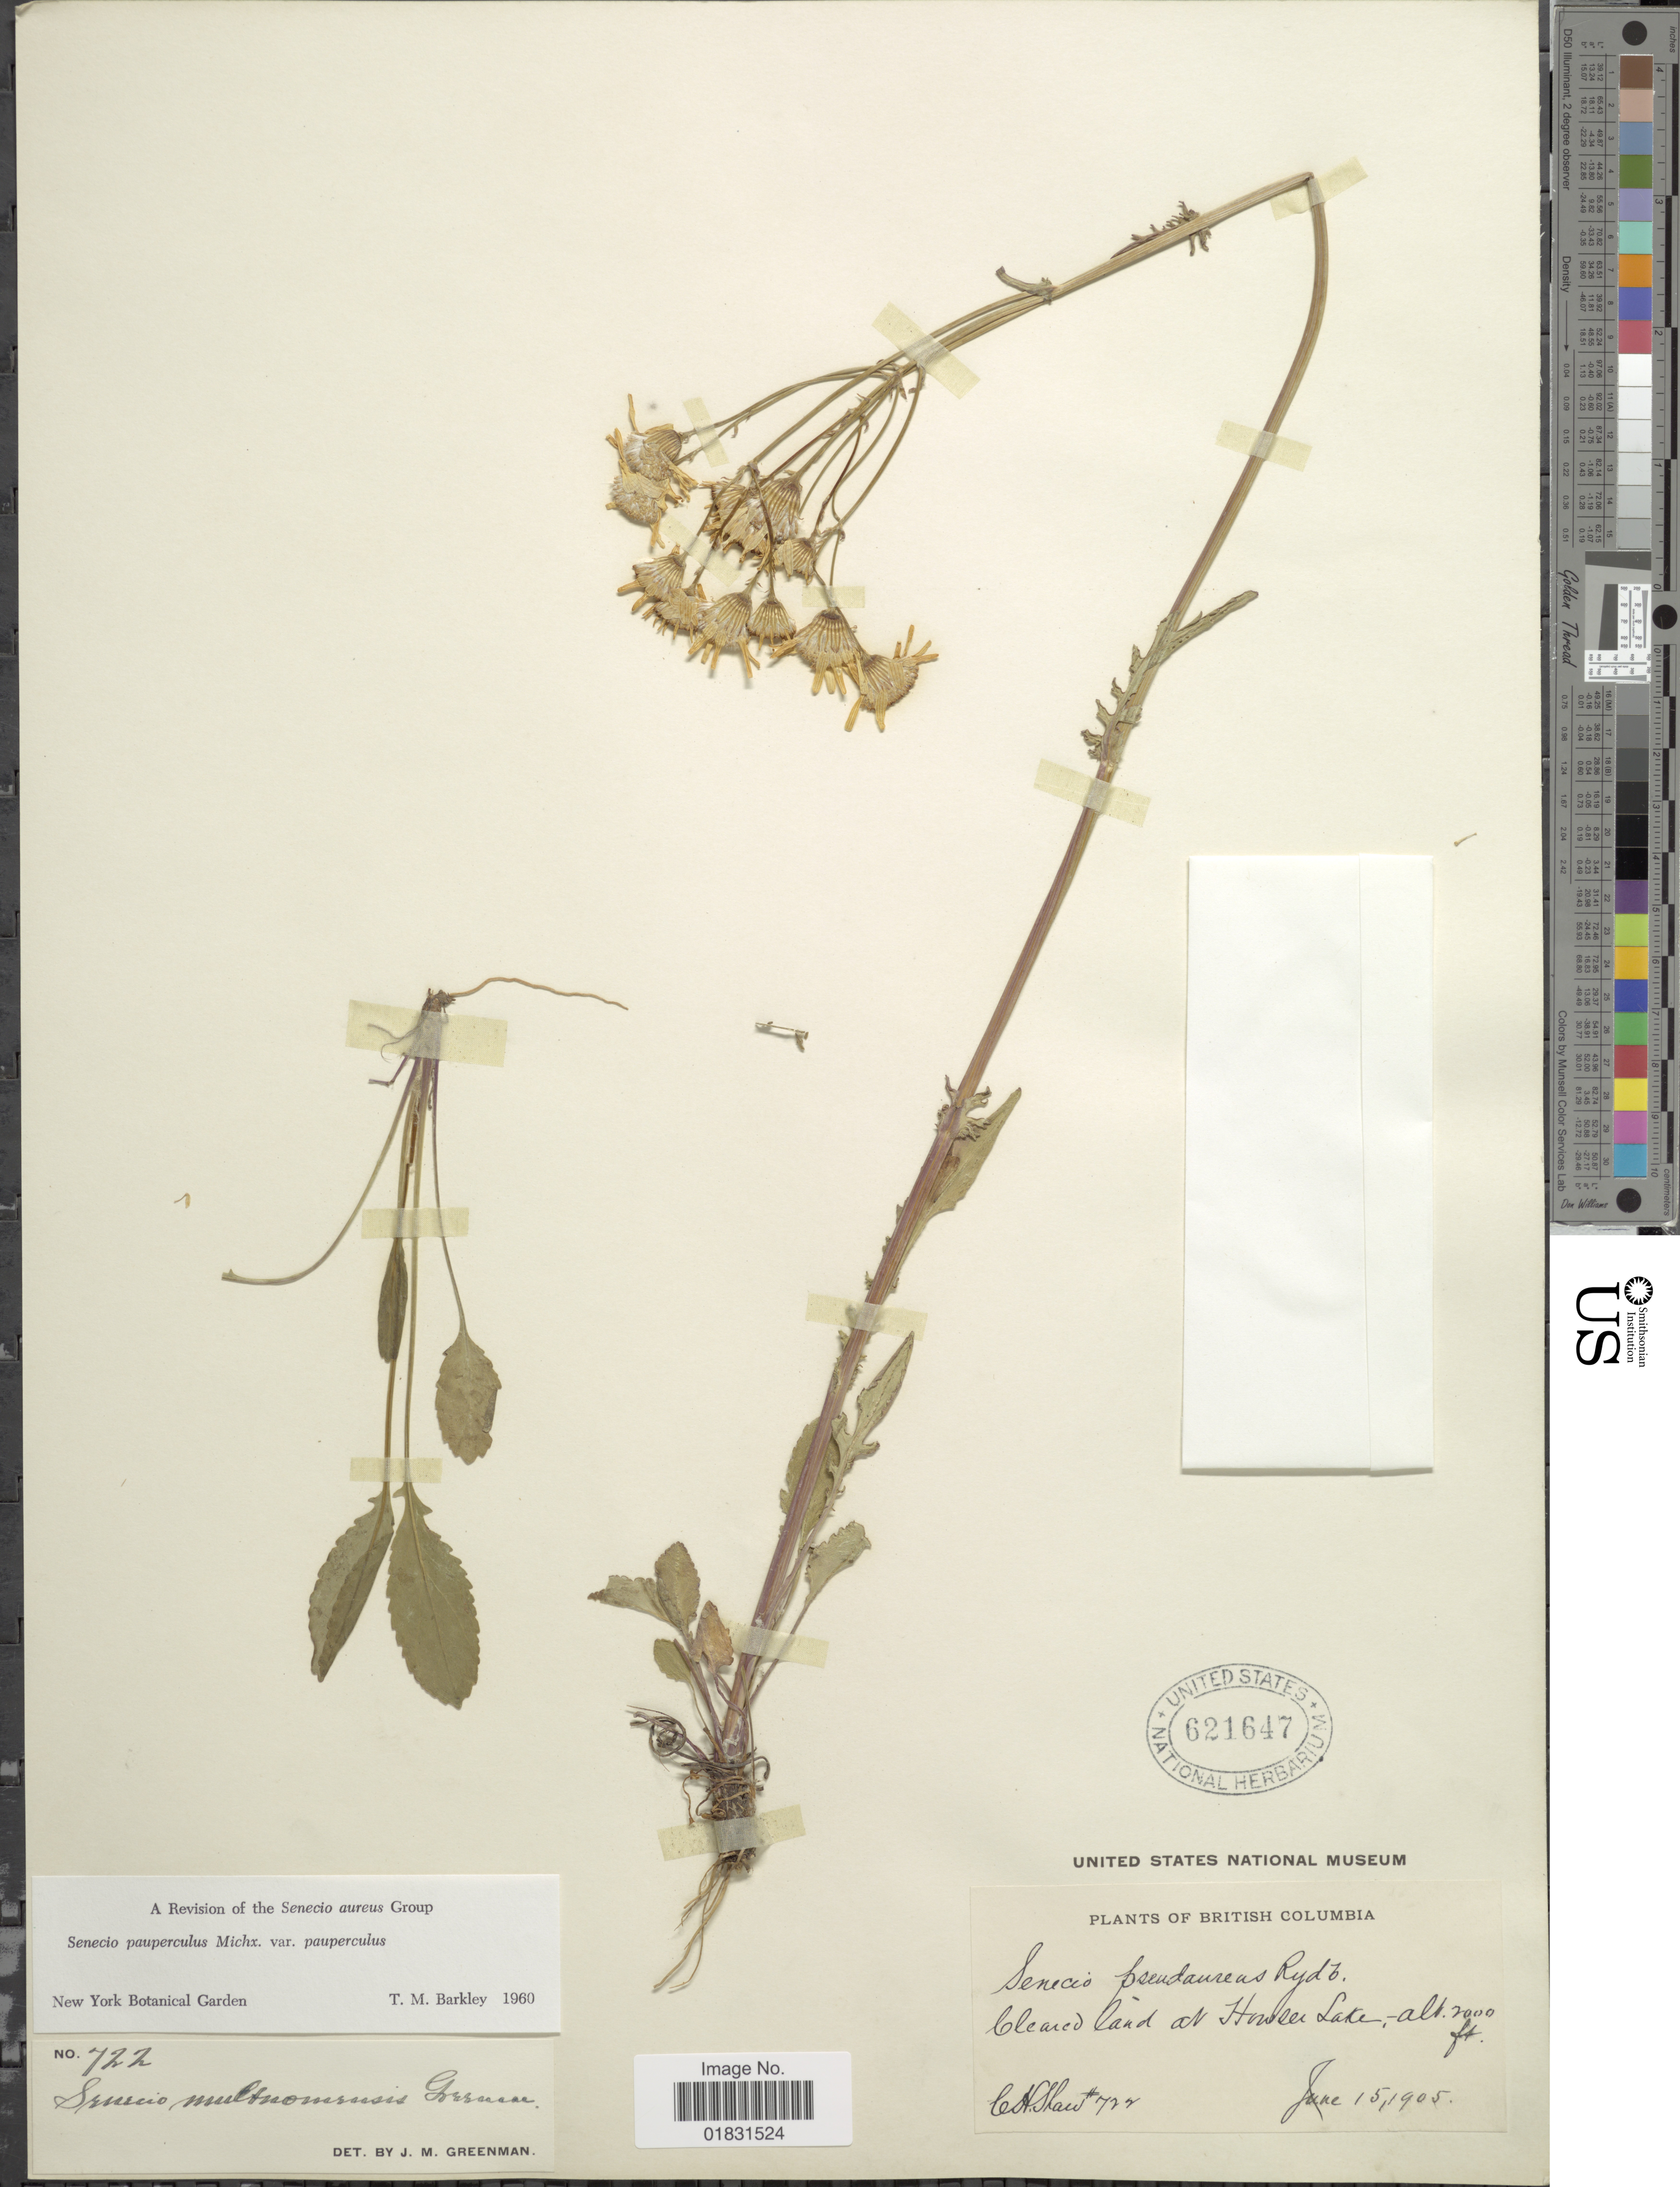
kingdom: Plantae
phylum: Tracheophyta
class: Magnoliopsida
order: Asterales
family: Asteraceae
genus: Packera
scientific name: Packera paupercula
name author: (Michx.) Á. Löve & D. Löve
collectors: C. H. Shaw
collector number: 722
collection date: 1905-06-15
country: Canada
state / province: British Columbia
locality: Cleared land at Howser Lake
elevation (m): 610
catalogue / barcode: US 621647